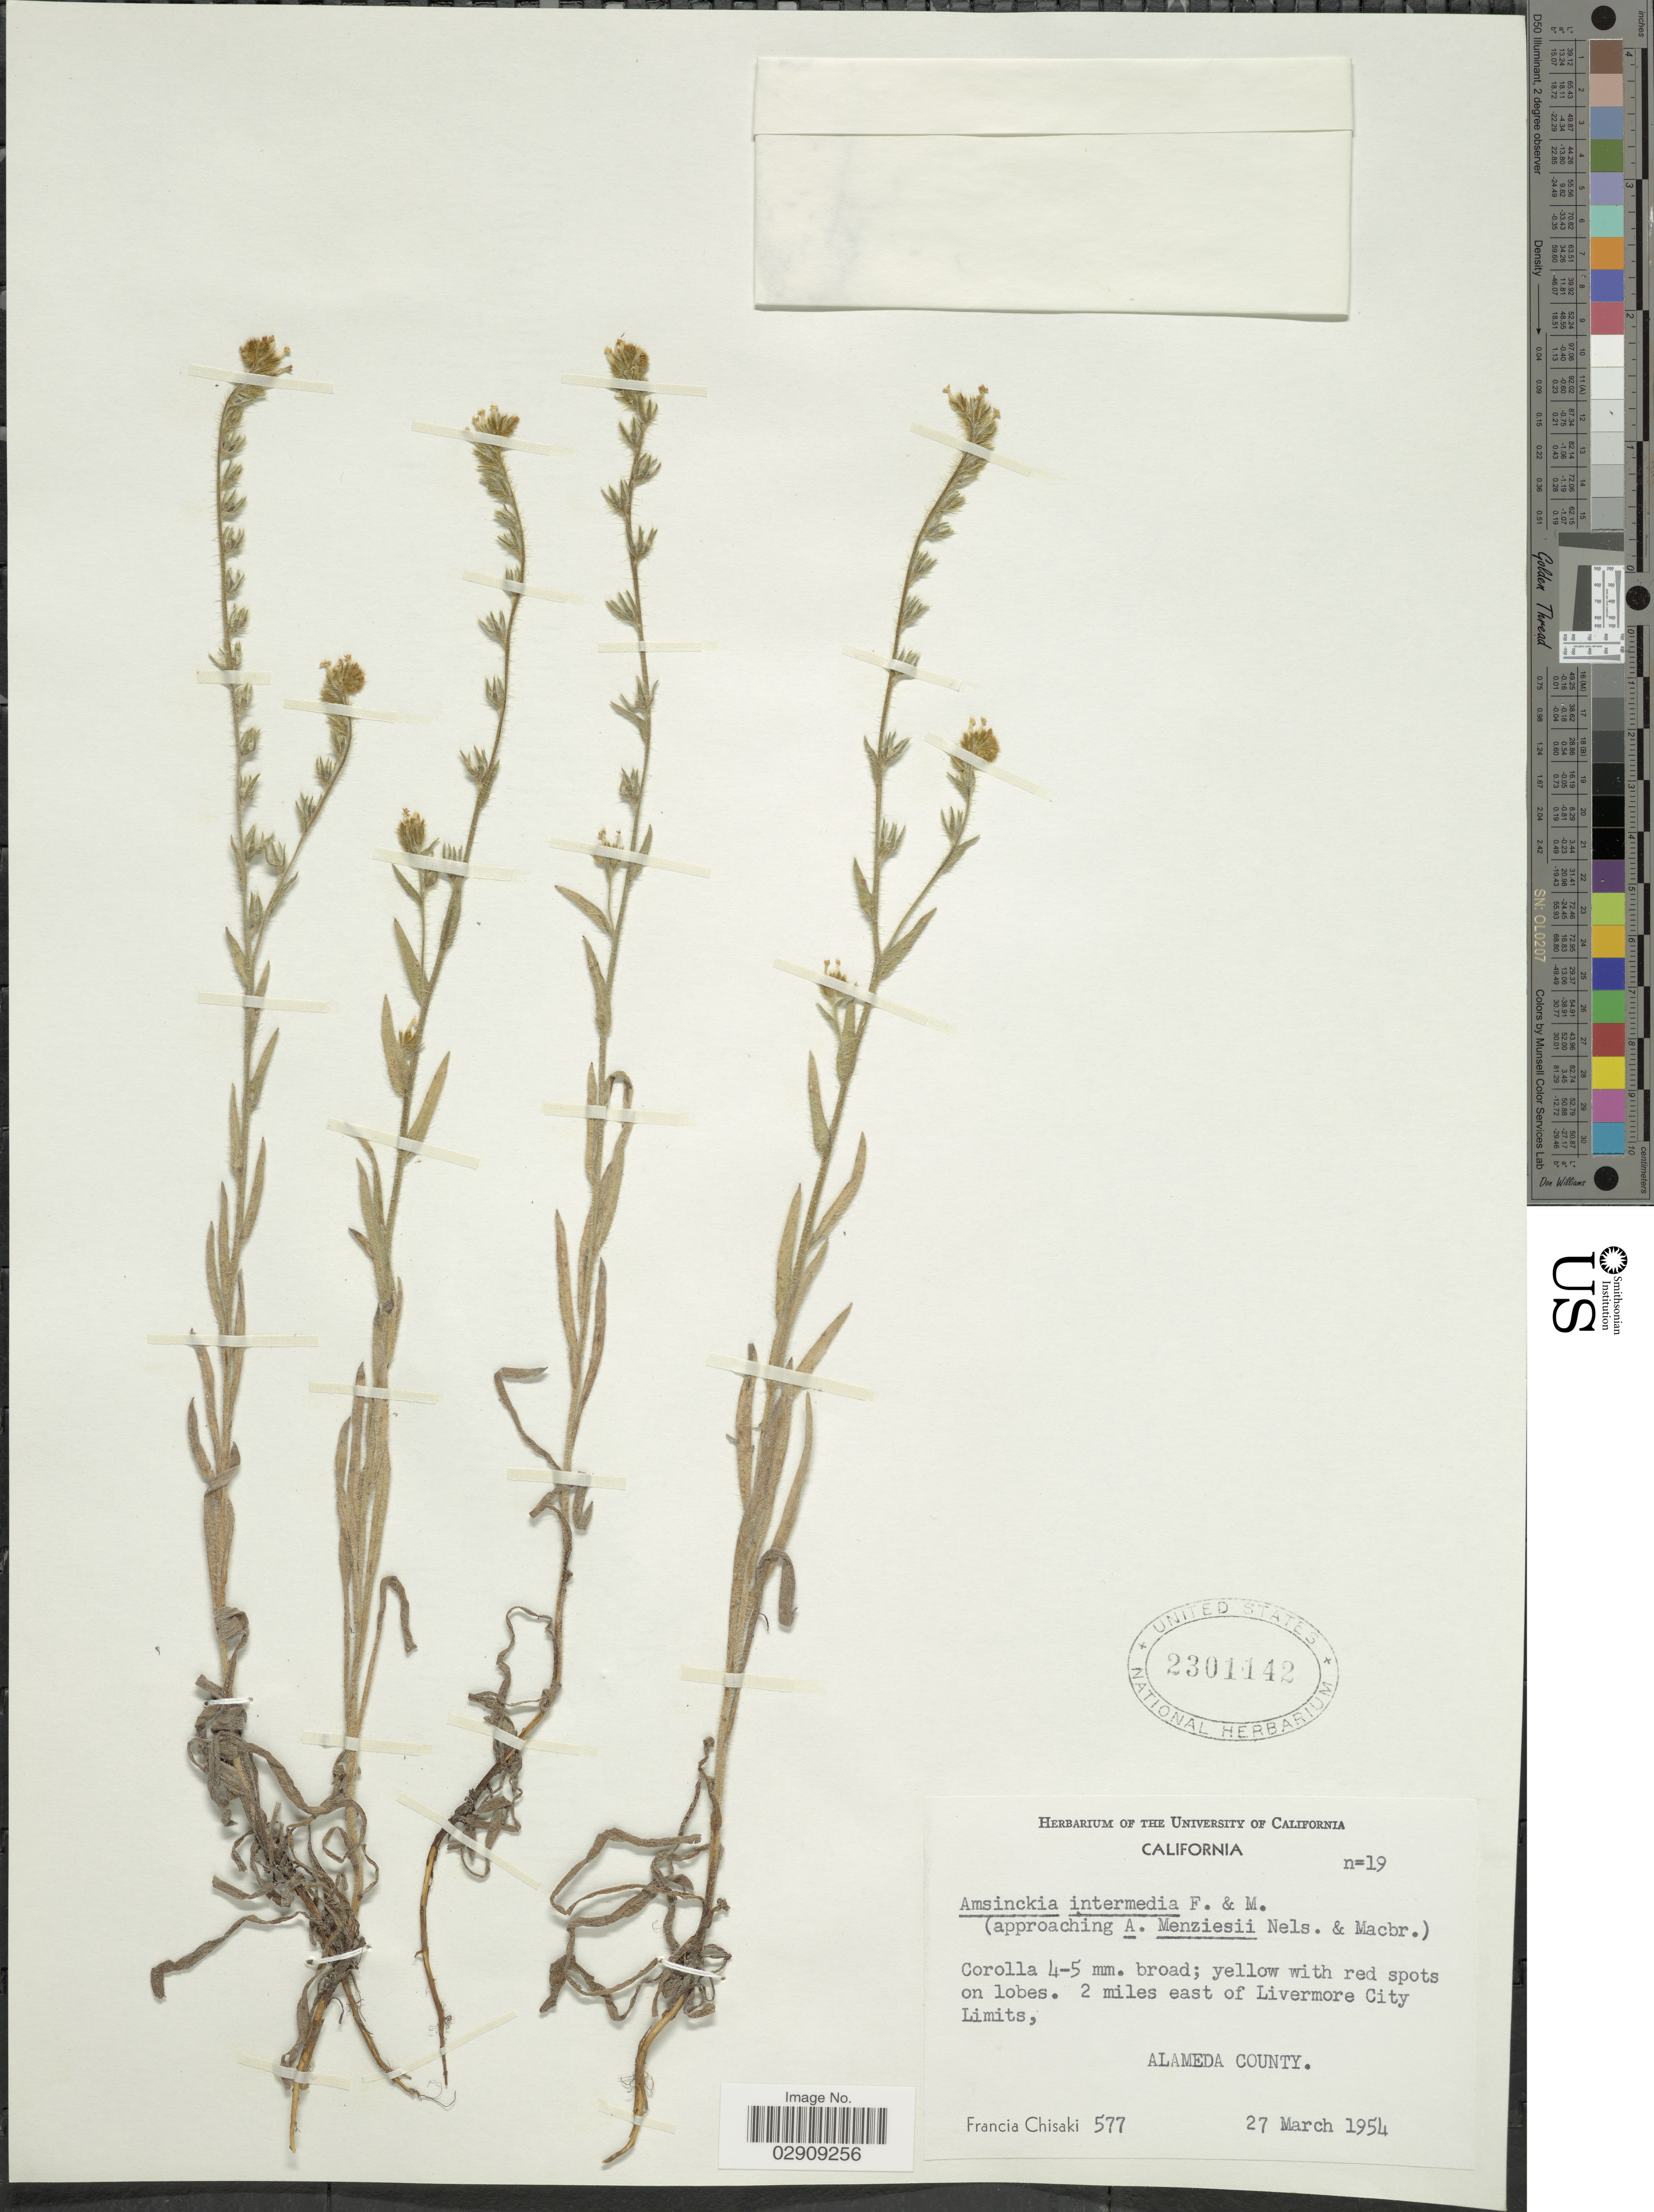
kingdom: Plantae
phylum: Tracheophyta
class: Magnoliopsida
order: Boraginales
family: Boraginaceae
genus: Amsinckia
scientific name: Amsinckia menziesii var. intermedia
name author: (Fisch. & C.A. Mey.) Ganders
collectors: F. Chisaki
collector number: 577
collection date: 1954-03-27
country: United States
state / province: California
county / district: Alameda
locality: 2 miles east of Livermore City Limits, Alameda County.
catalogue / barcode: US 2301142